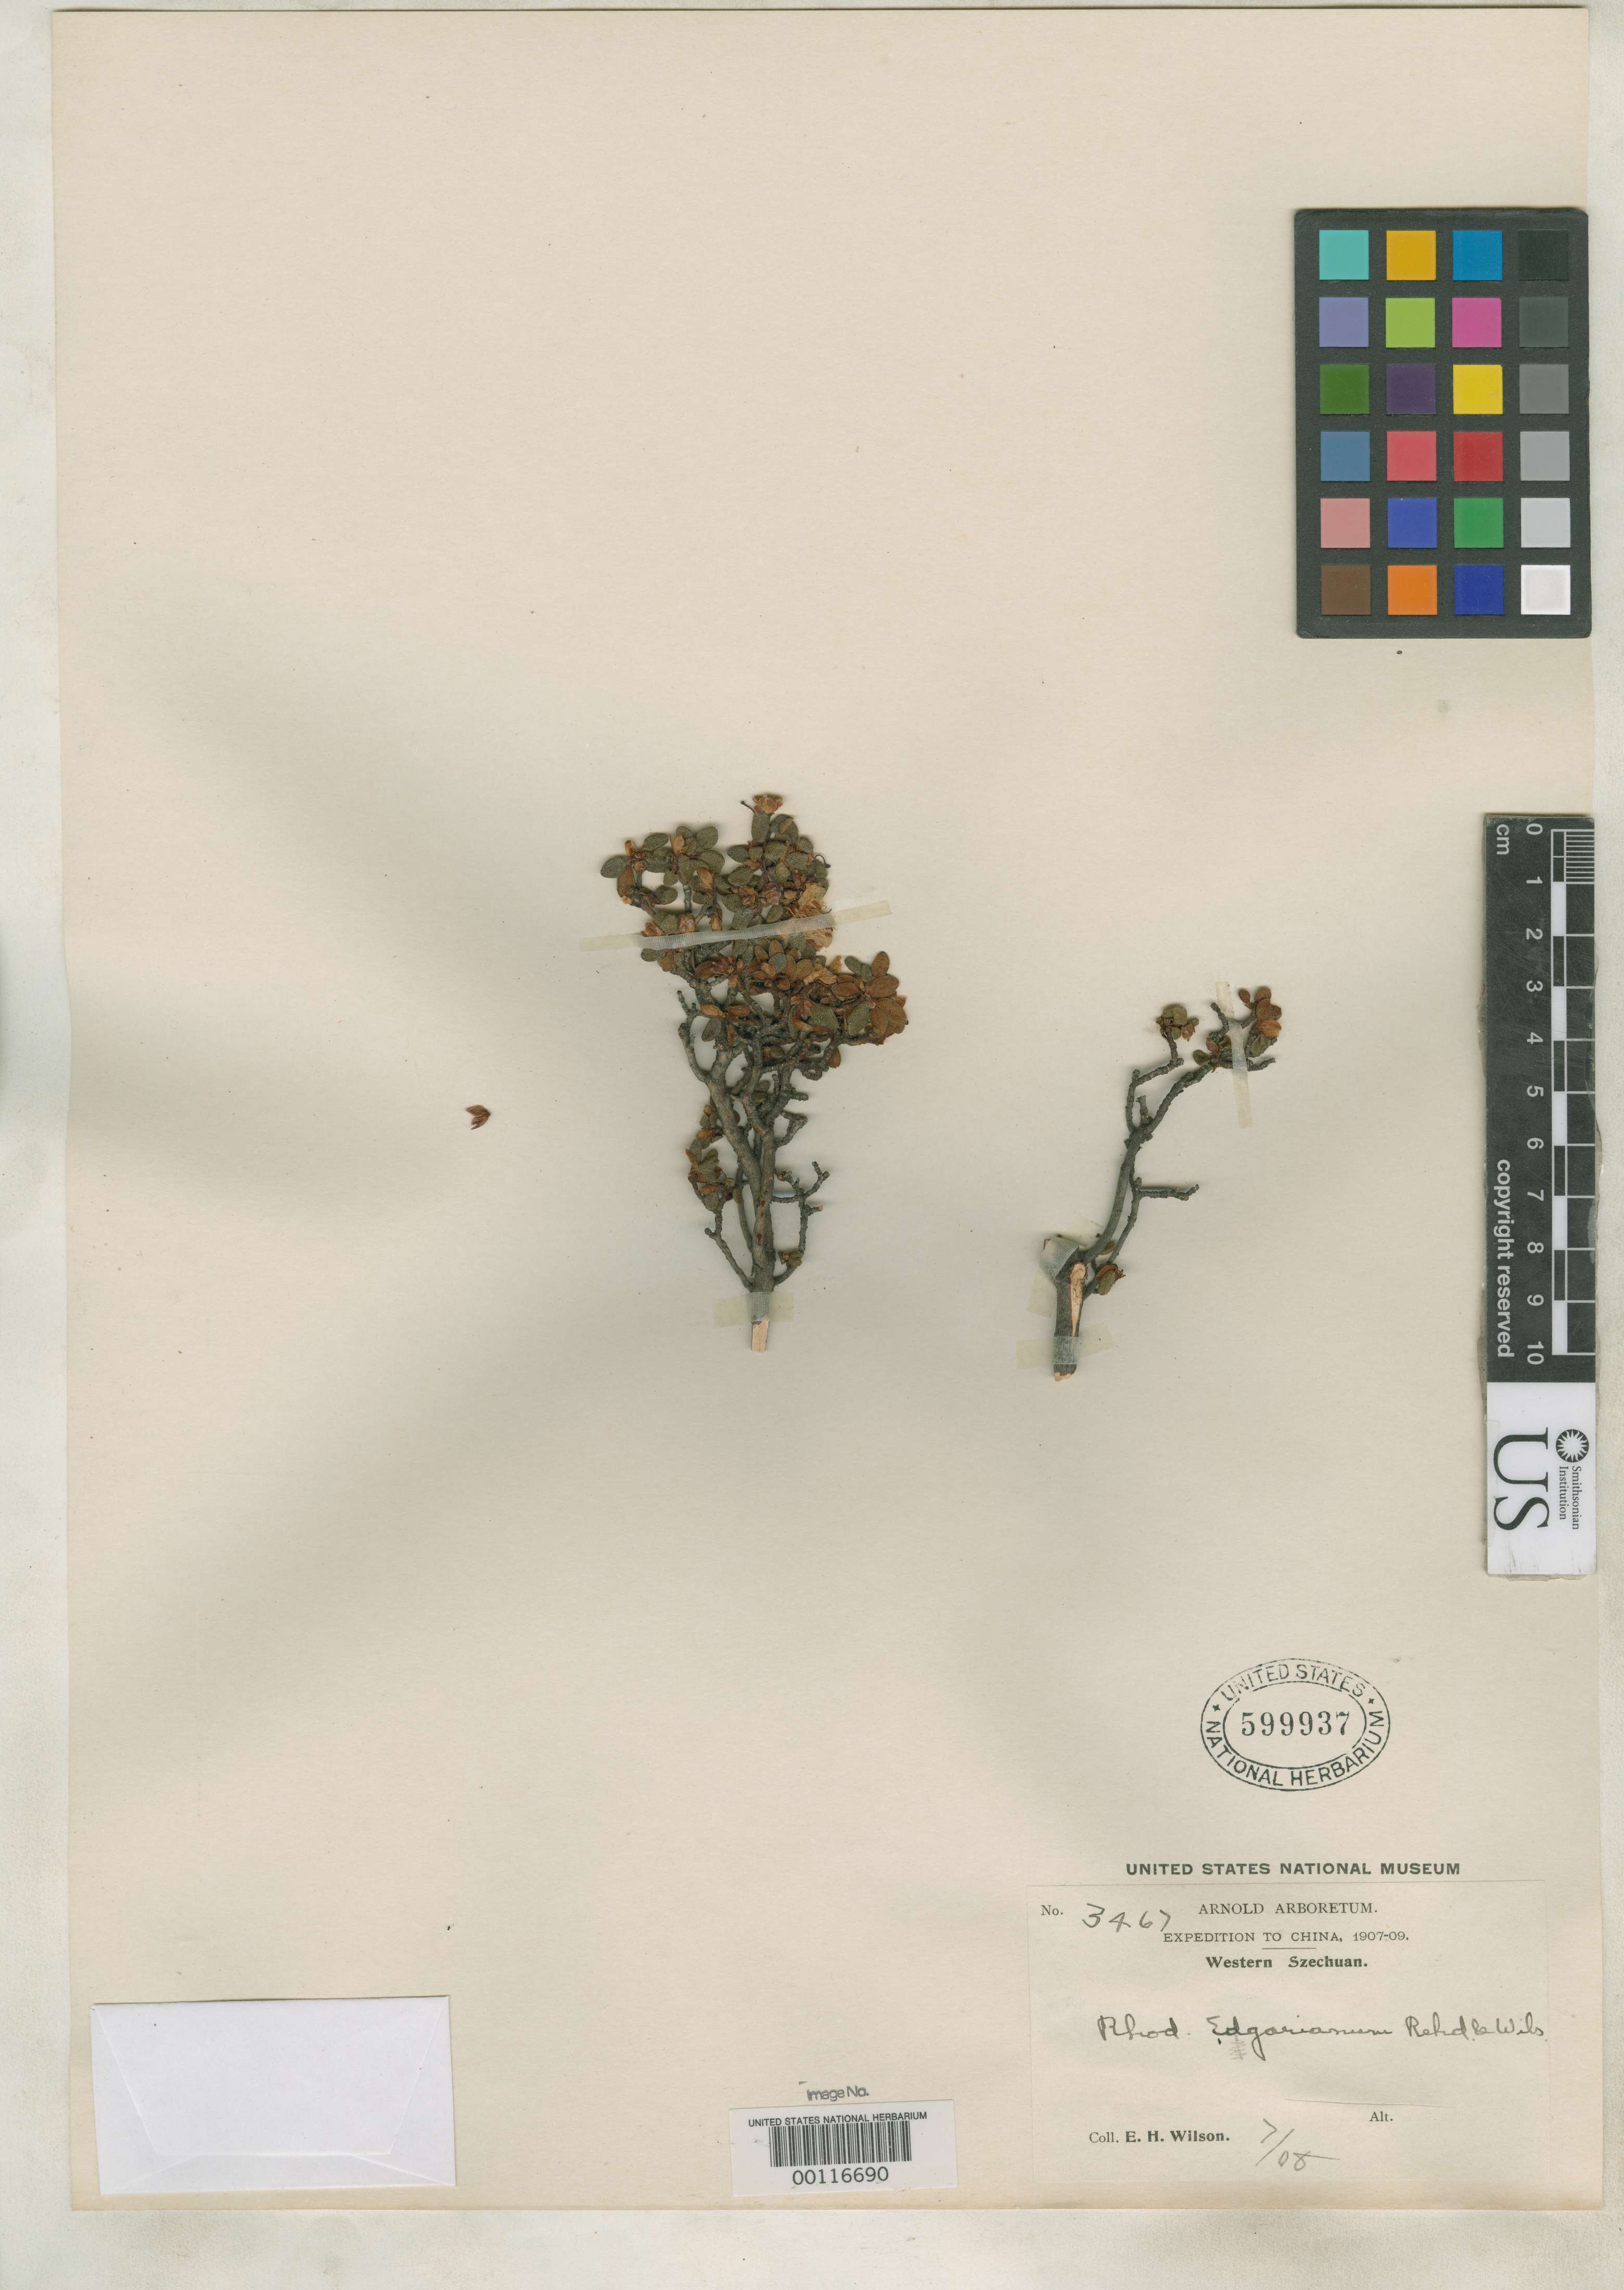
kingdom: Plantae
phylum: Tracheophyta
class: Magnoliopsida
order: Ericales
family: Ericaceae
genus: Rhododendron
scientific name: Rhododendron edgarianum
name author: Rehder & E.H. Wilson in Sarg.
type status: Isotype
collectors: E. H. Wilson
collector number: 3467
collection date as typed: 07 Jul 1908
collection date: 1908-07-07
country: China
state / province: Sichuan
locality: N of Tachien-Lu, Tap:ao-Shan.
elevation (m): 4000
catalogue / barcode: US 599937